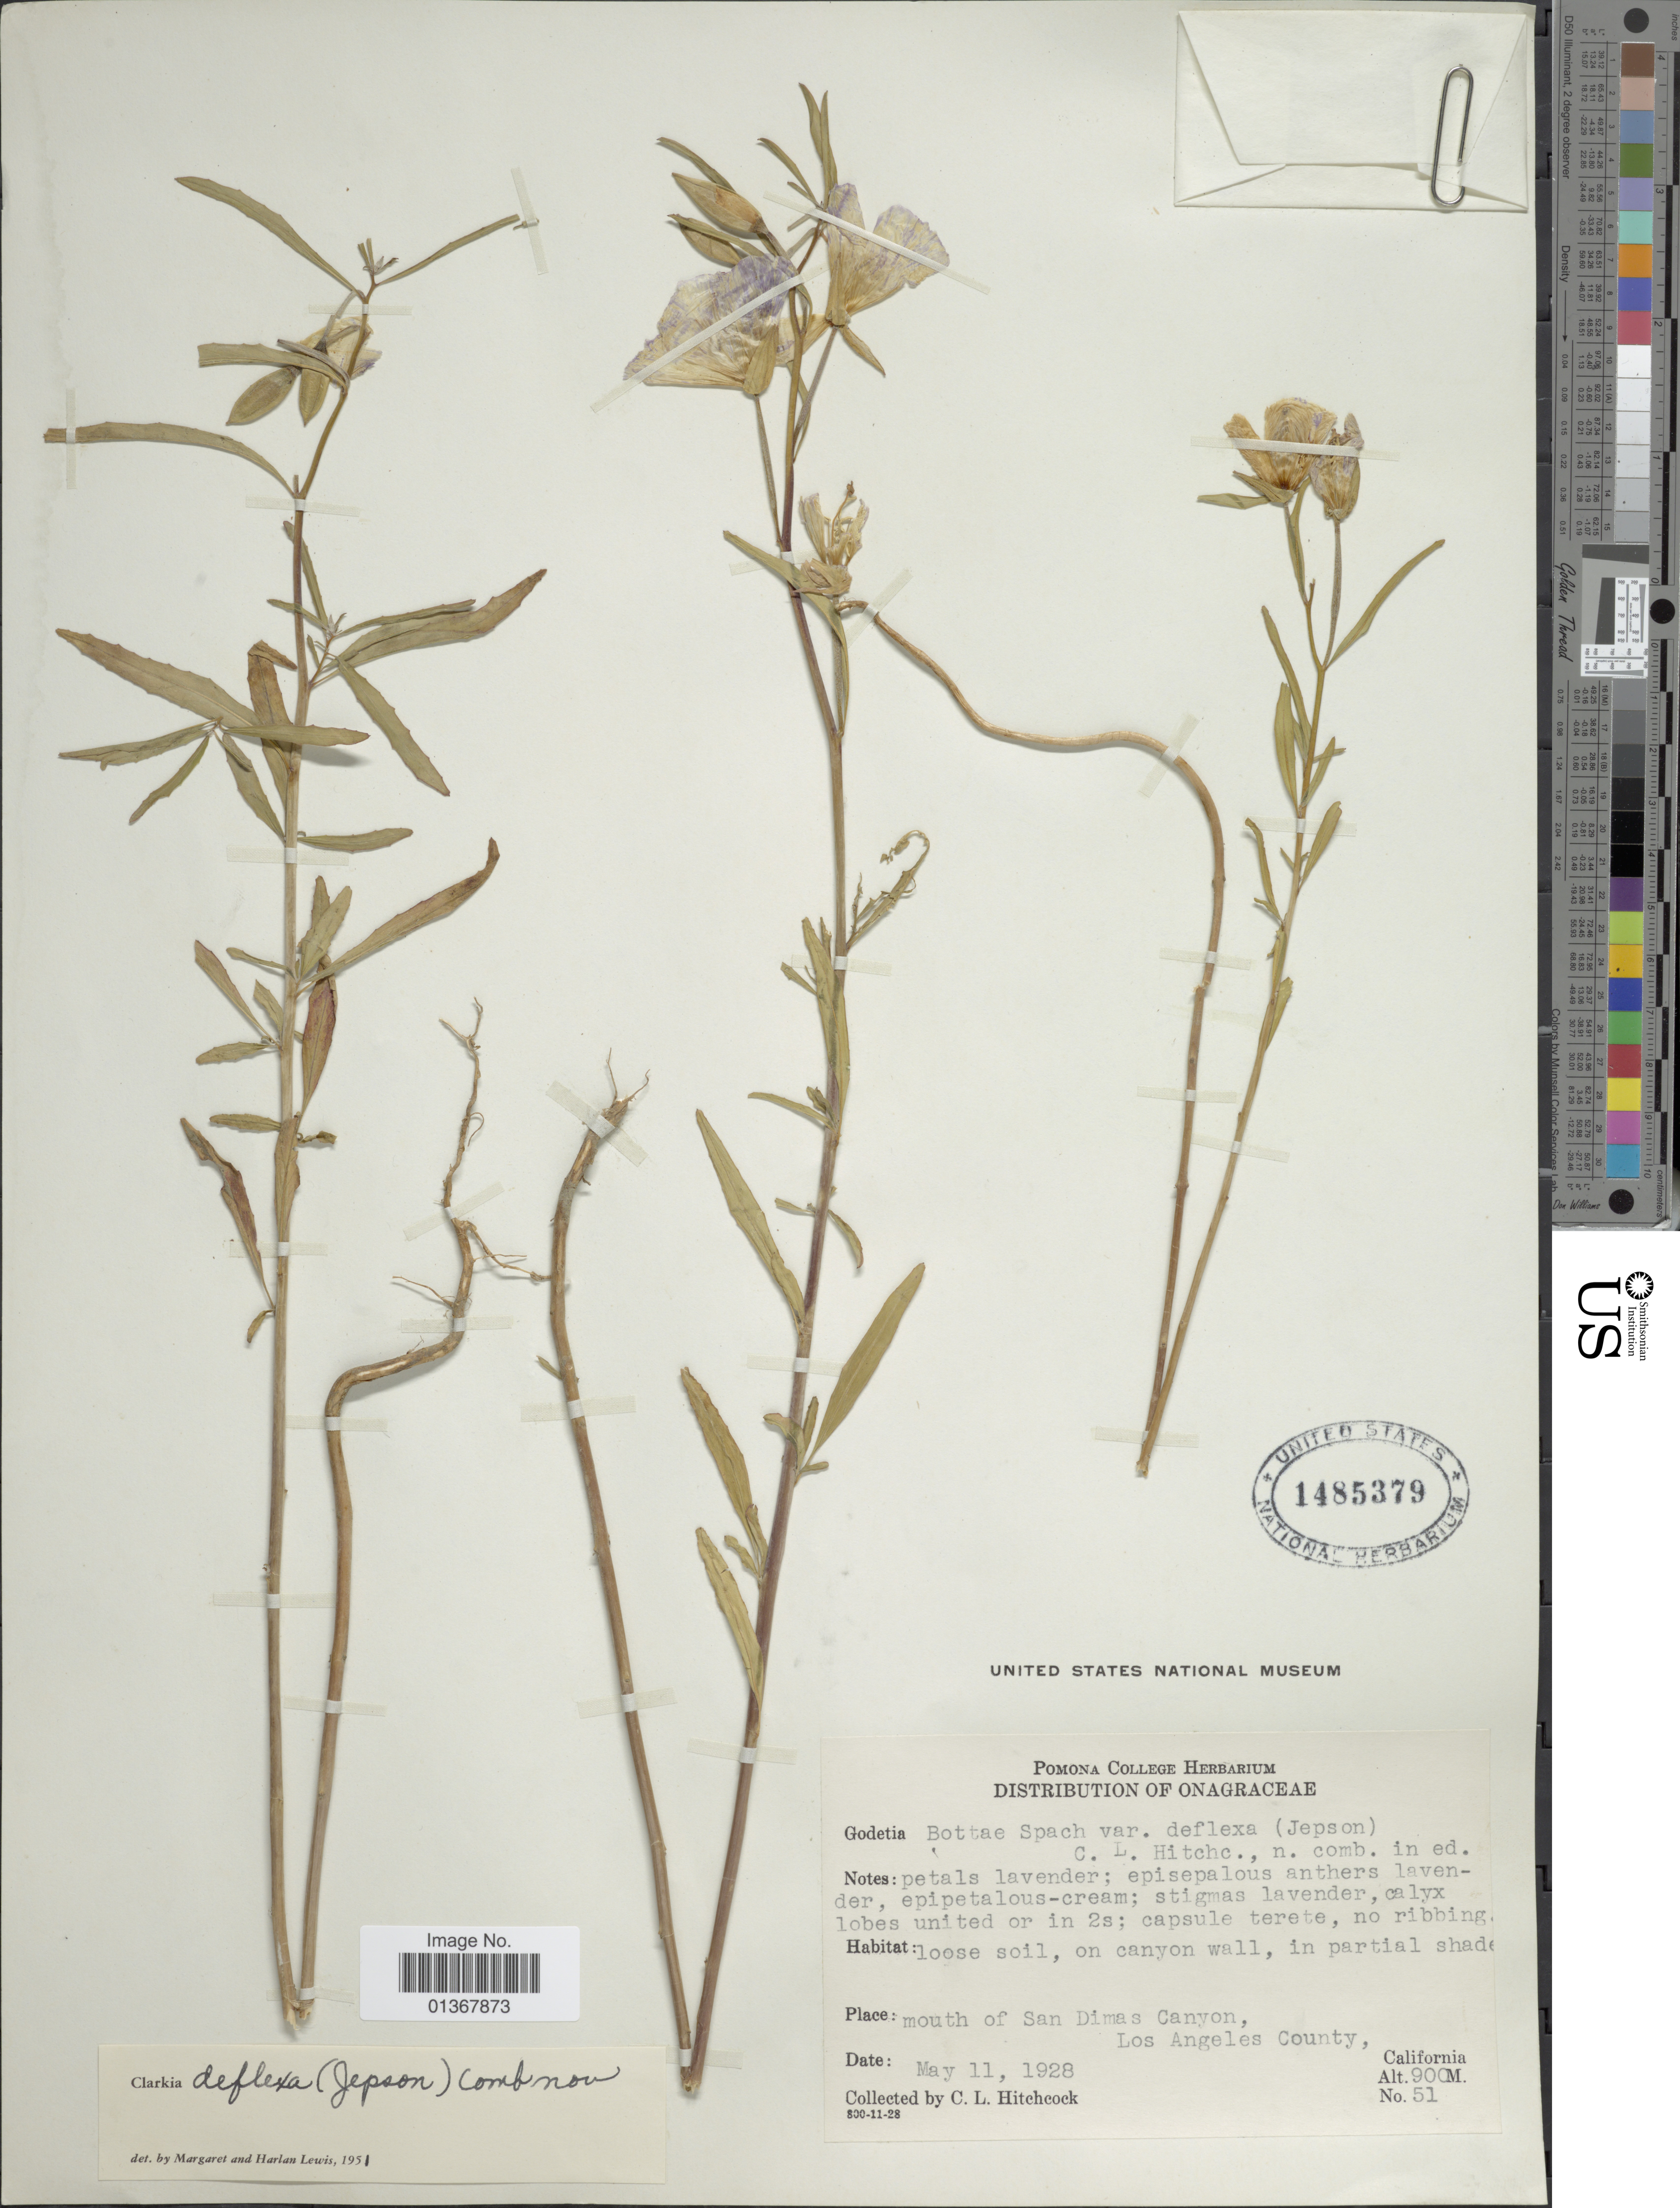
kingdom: Plantae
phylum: Tracheophyta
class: Magnoliopsida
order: Myrtales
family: Onagraceae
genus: Clarkia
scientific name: Clarkia bottae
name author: (Spach) F. H. Lewis & M.E. Lewis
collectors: C. L. Hitchcock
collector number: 51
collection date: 1928-05-11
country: United States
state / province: California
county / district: Los Angeles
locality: Mouth of San Dimas Canyon, Los Angeles County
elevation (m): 900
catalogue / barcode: US 1485379